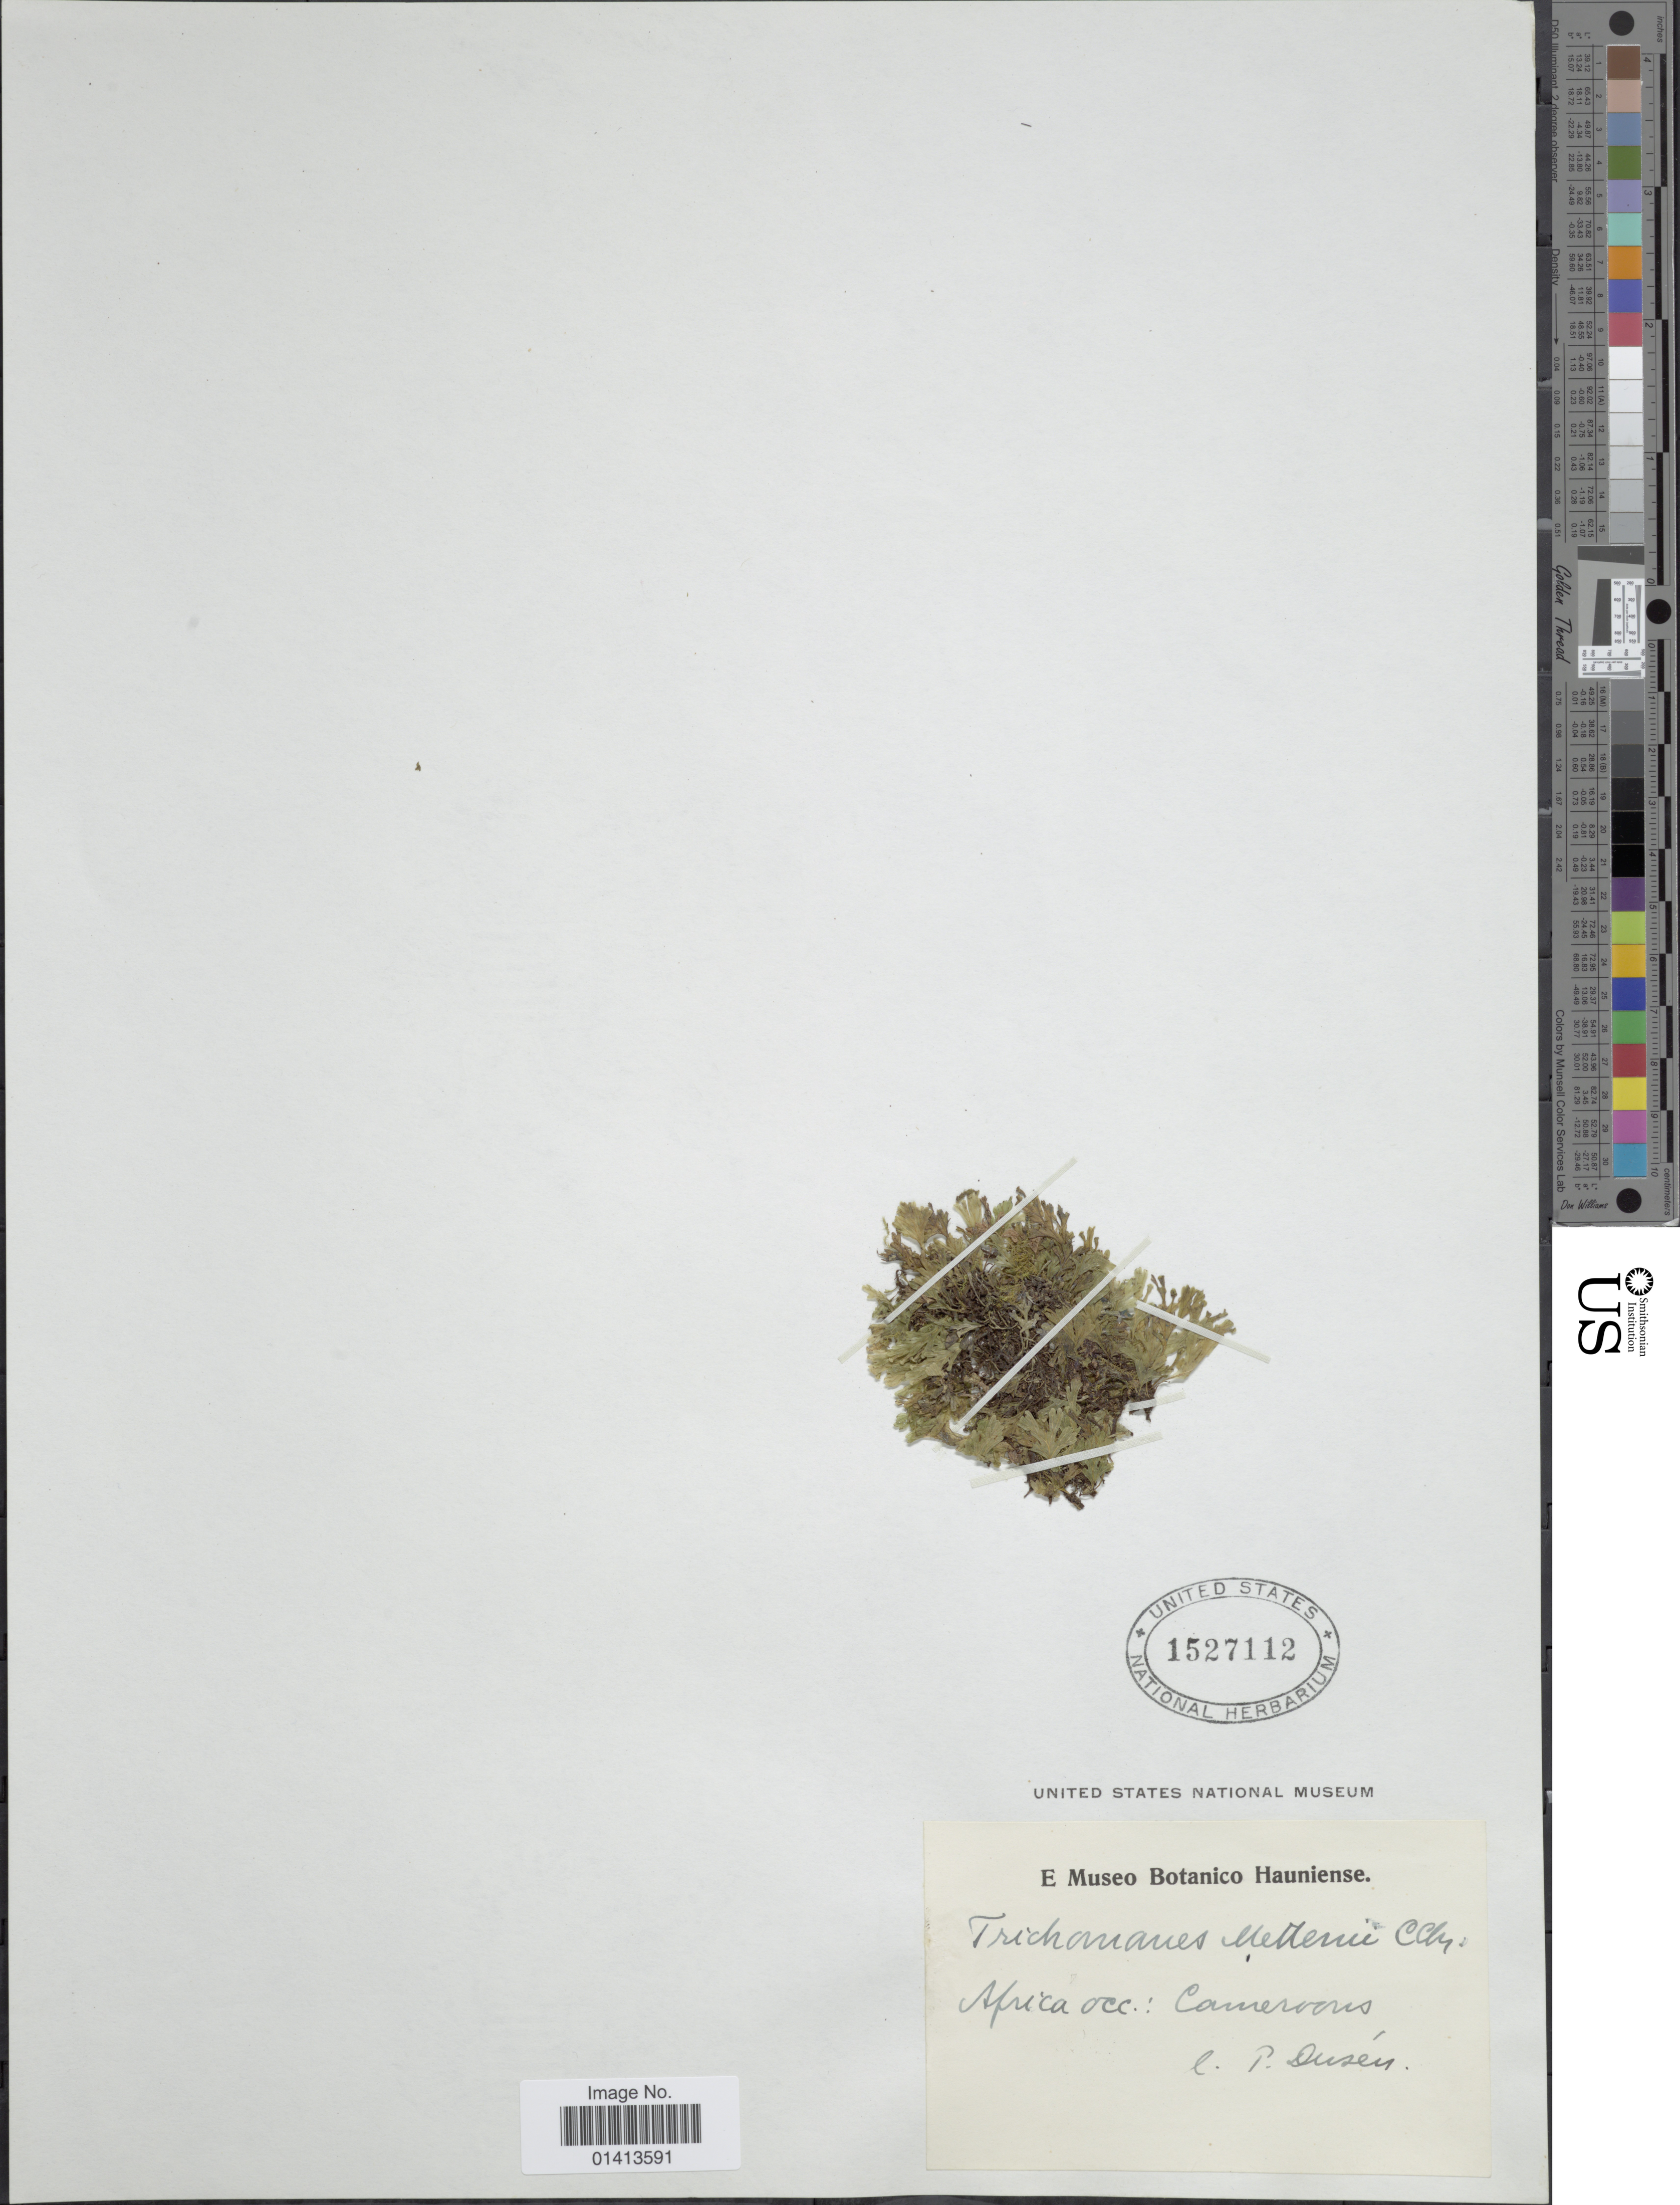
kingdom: Plantae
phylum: Tracheophyta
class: Polypodiopsida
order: Hymenophyllales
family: Hymenophyllaceae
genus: Crepidomanes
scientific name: Crepidomanes mettenii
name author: (C. Chr.) Ebihara & Dubuisson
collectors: P. Dusén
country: Cameroon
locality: Africa occ.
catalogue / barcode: US 1527112